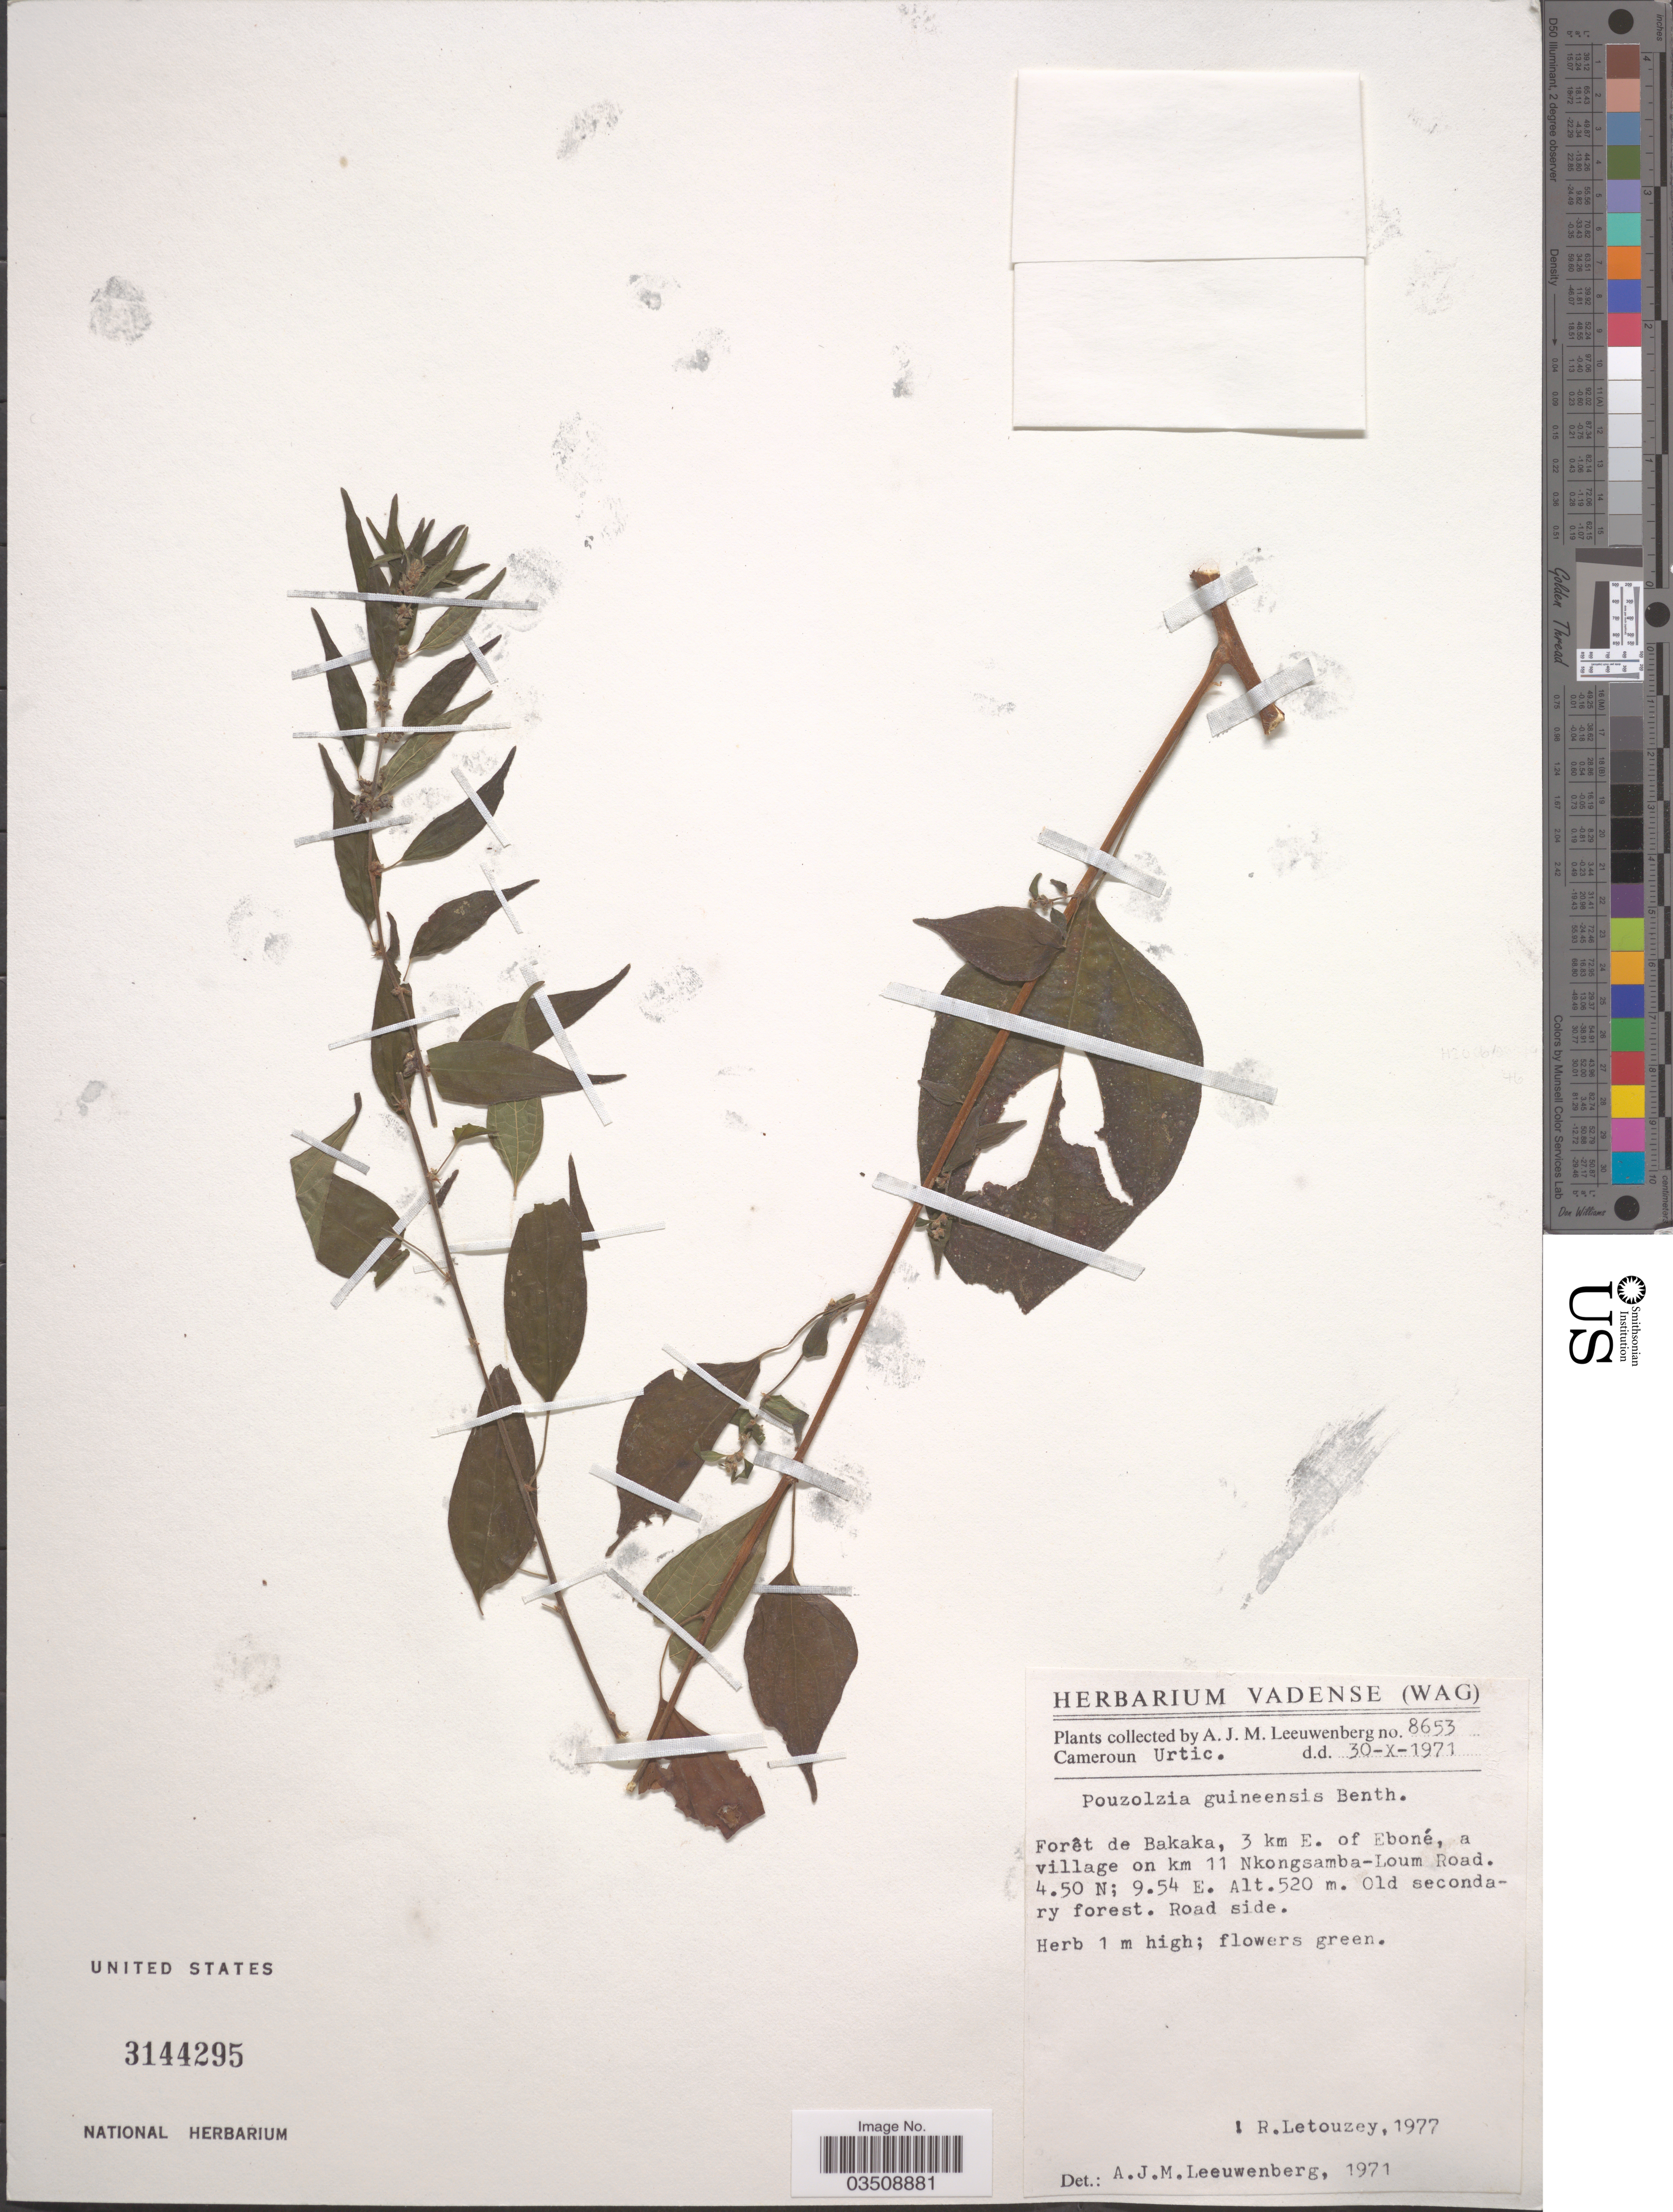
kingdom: Plantae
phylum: Tracheophyta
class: Magnoliopsida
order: Rosales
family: Urticaceae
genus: Pouzolzia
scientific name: Pouzolzia guineensis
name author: Benth.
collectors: A. J. M. Leeuwenberg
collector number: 8653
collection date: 1971-10-30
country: Cameroon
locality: Cameroun. Forêt de Bakaka, 3 km E. of Eboné, a village on km 11 Nkongsamba -Loum Road.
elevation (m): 520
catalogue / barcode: US 3144295